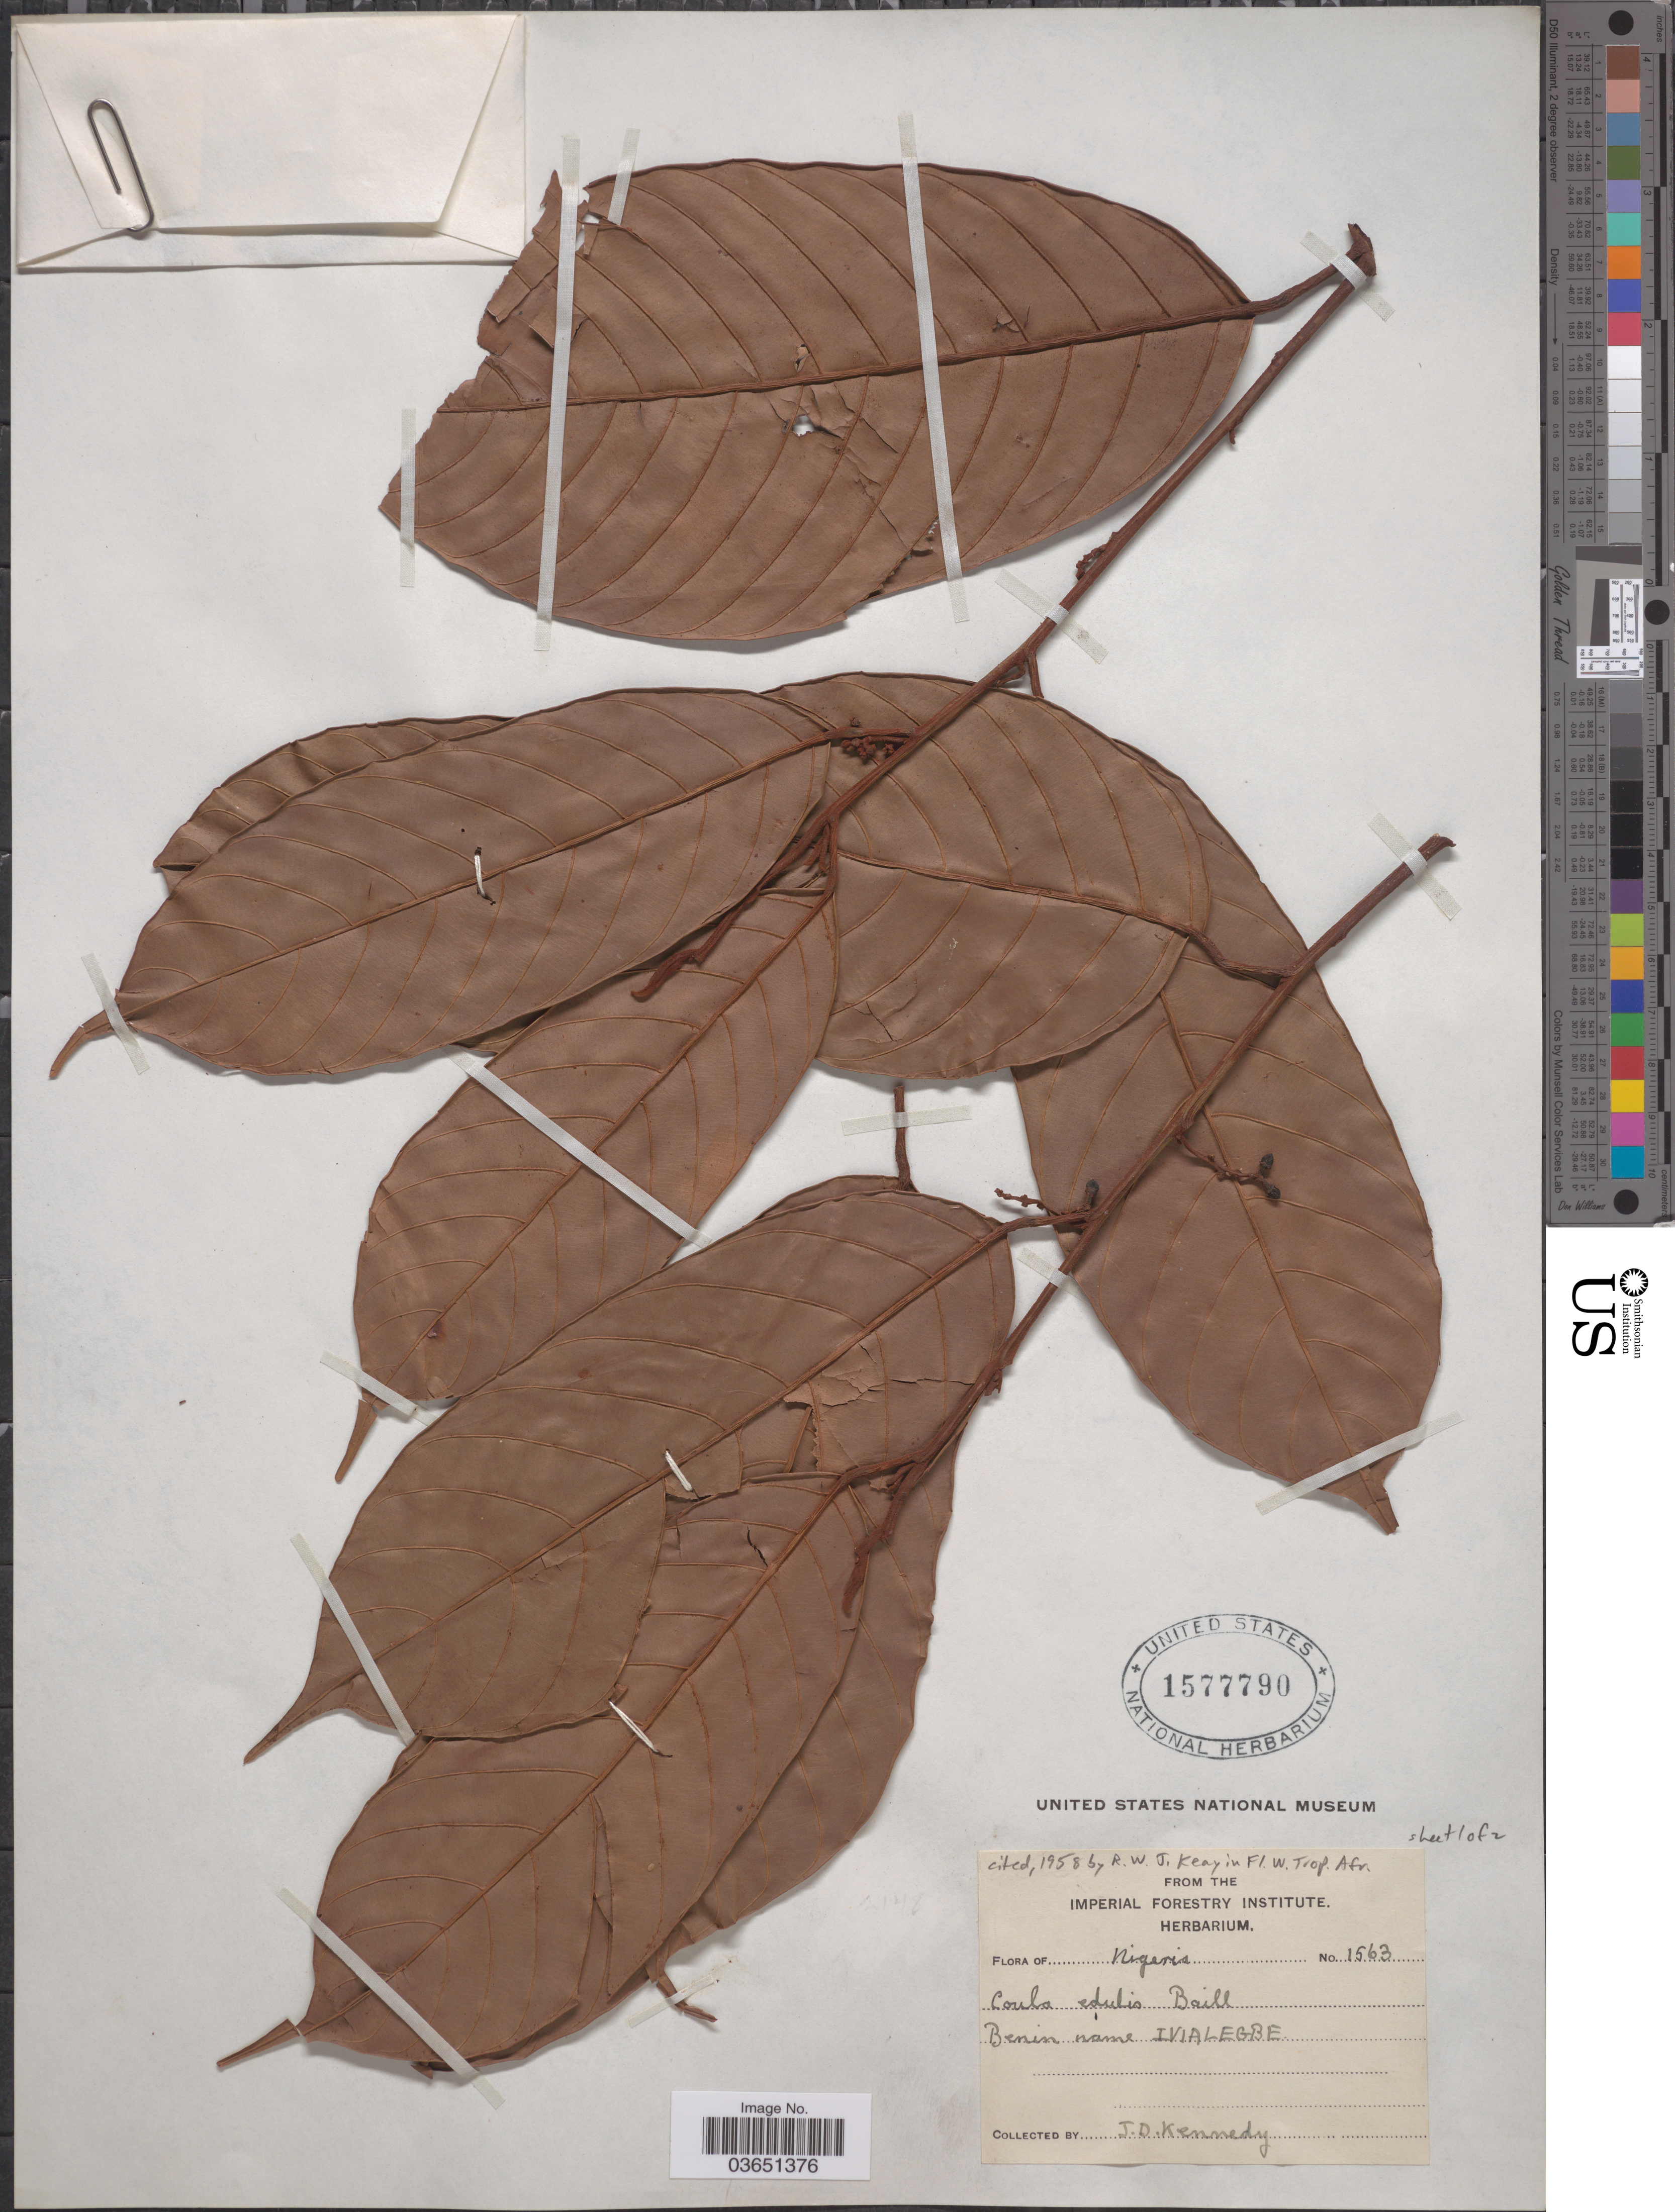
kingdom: Plantae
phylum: Tracheophyta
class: Magnoliopsida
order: Santalales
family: Coulaceae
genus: Coula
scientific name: Coula edulis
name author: Baill.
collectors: J. D. Kennedy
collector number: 1563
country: Nigeria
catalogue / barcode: US 1577790